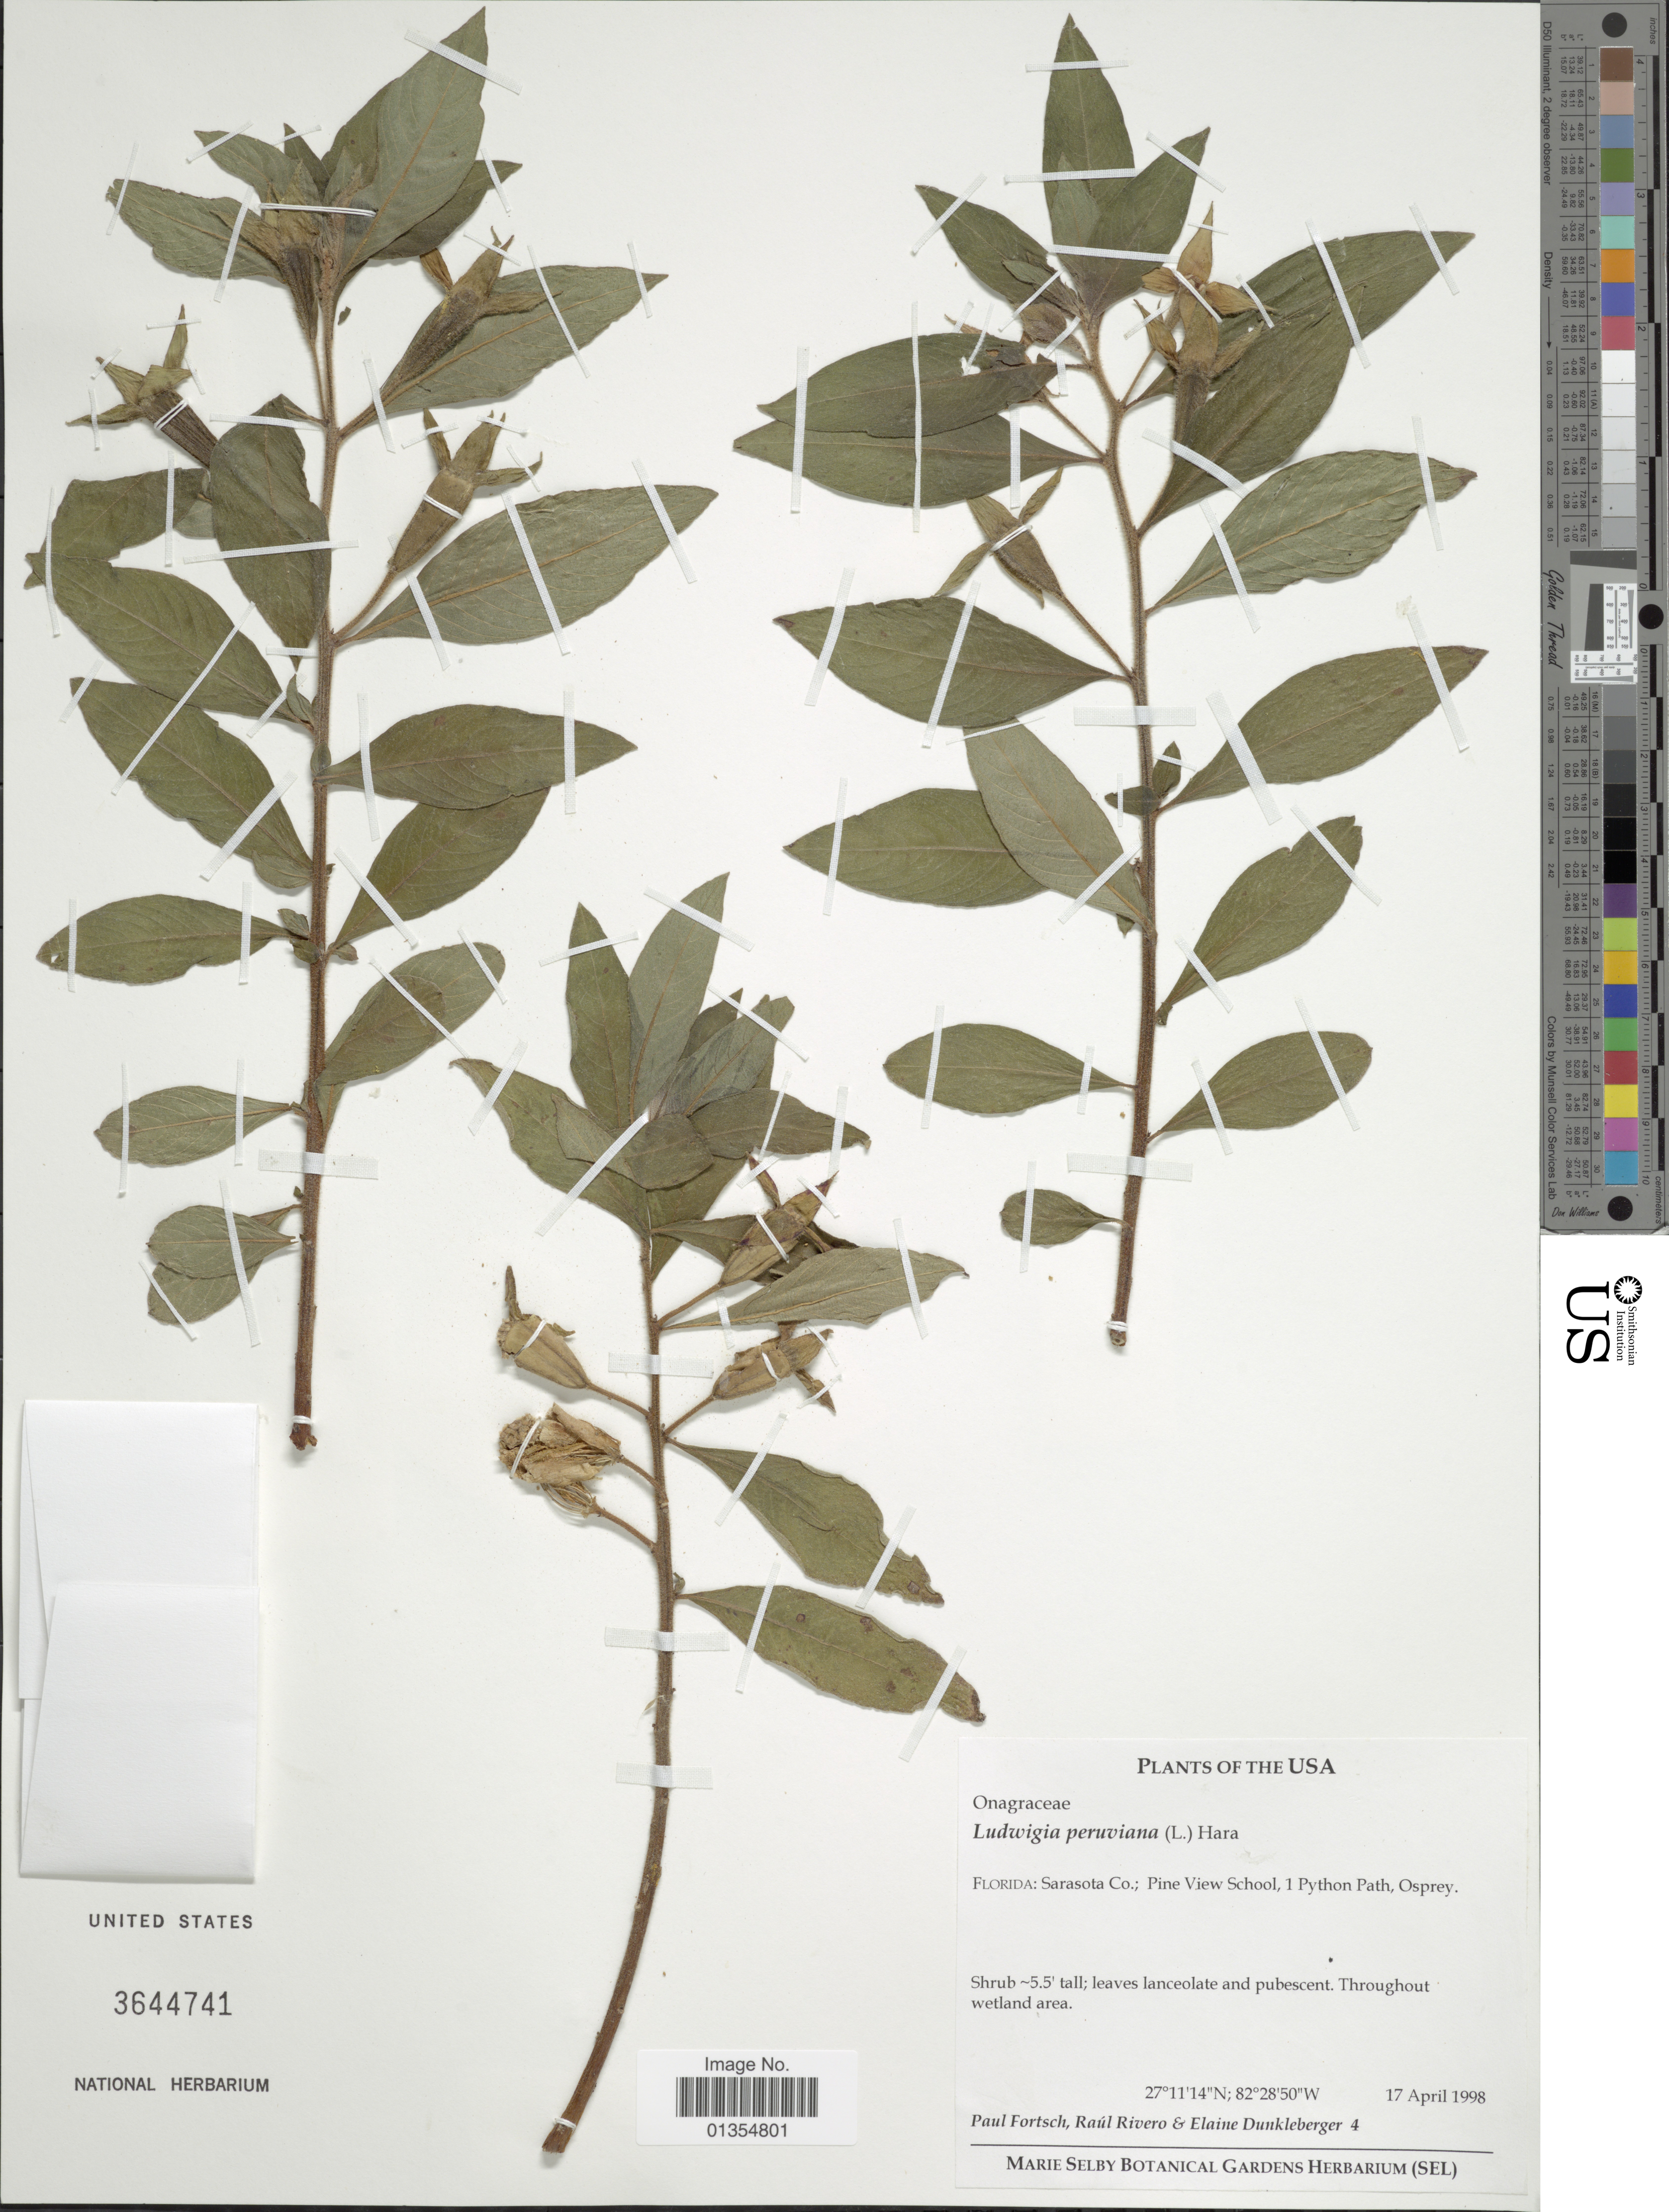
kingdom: Plantae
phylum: Tracheophyta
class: Magnoliopsida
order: Myrtales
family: Onagraceae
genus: Ludwigia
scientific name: Ludwigia peruviana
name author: (L.) H. Hara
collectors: P. Fortsch, R. Rivero & E. Dunkleberger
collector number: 4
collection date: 1998-04-17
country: United States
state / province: Florida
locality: Sarasota Co.; Pine View School, 1 Python Path, Osprey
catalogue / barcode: US 3644741